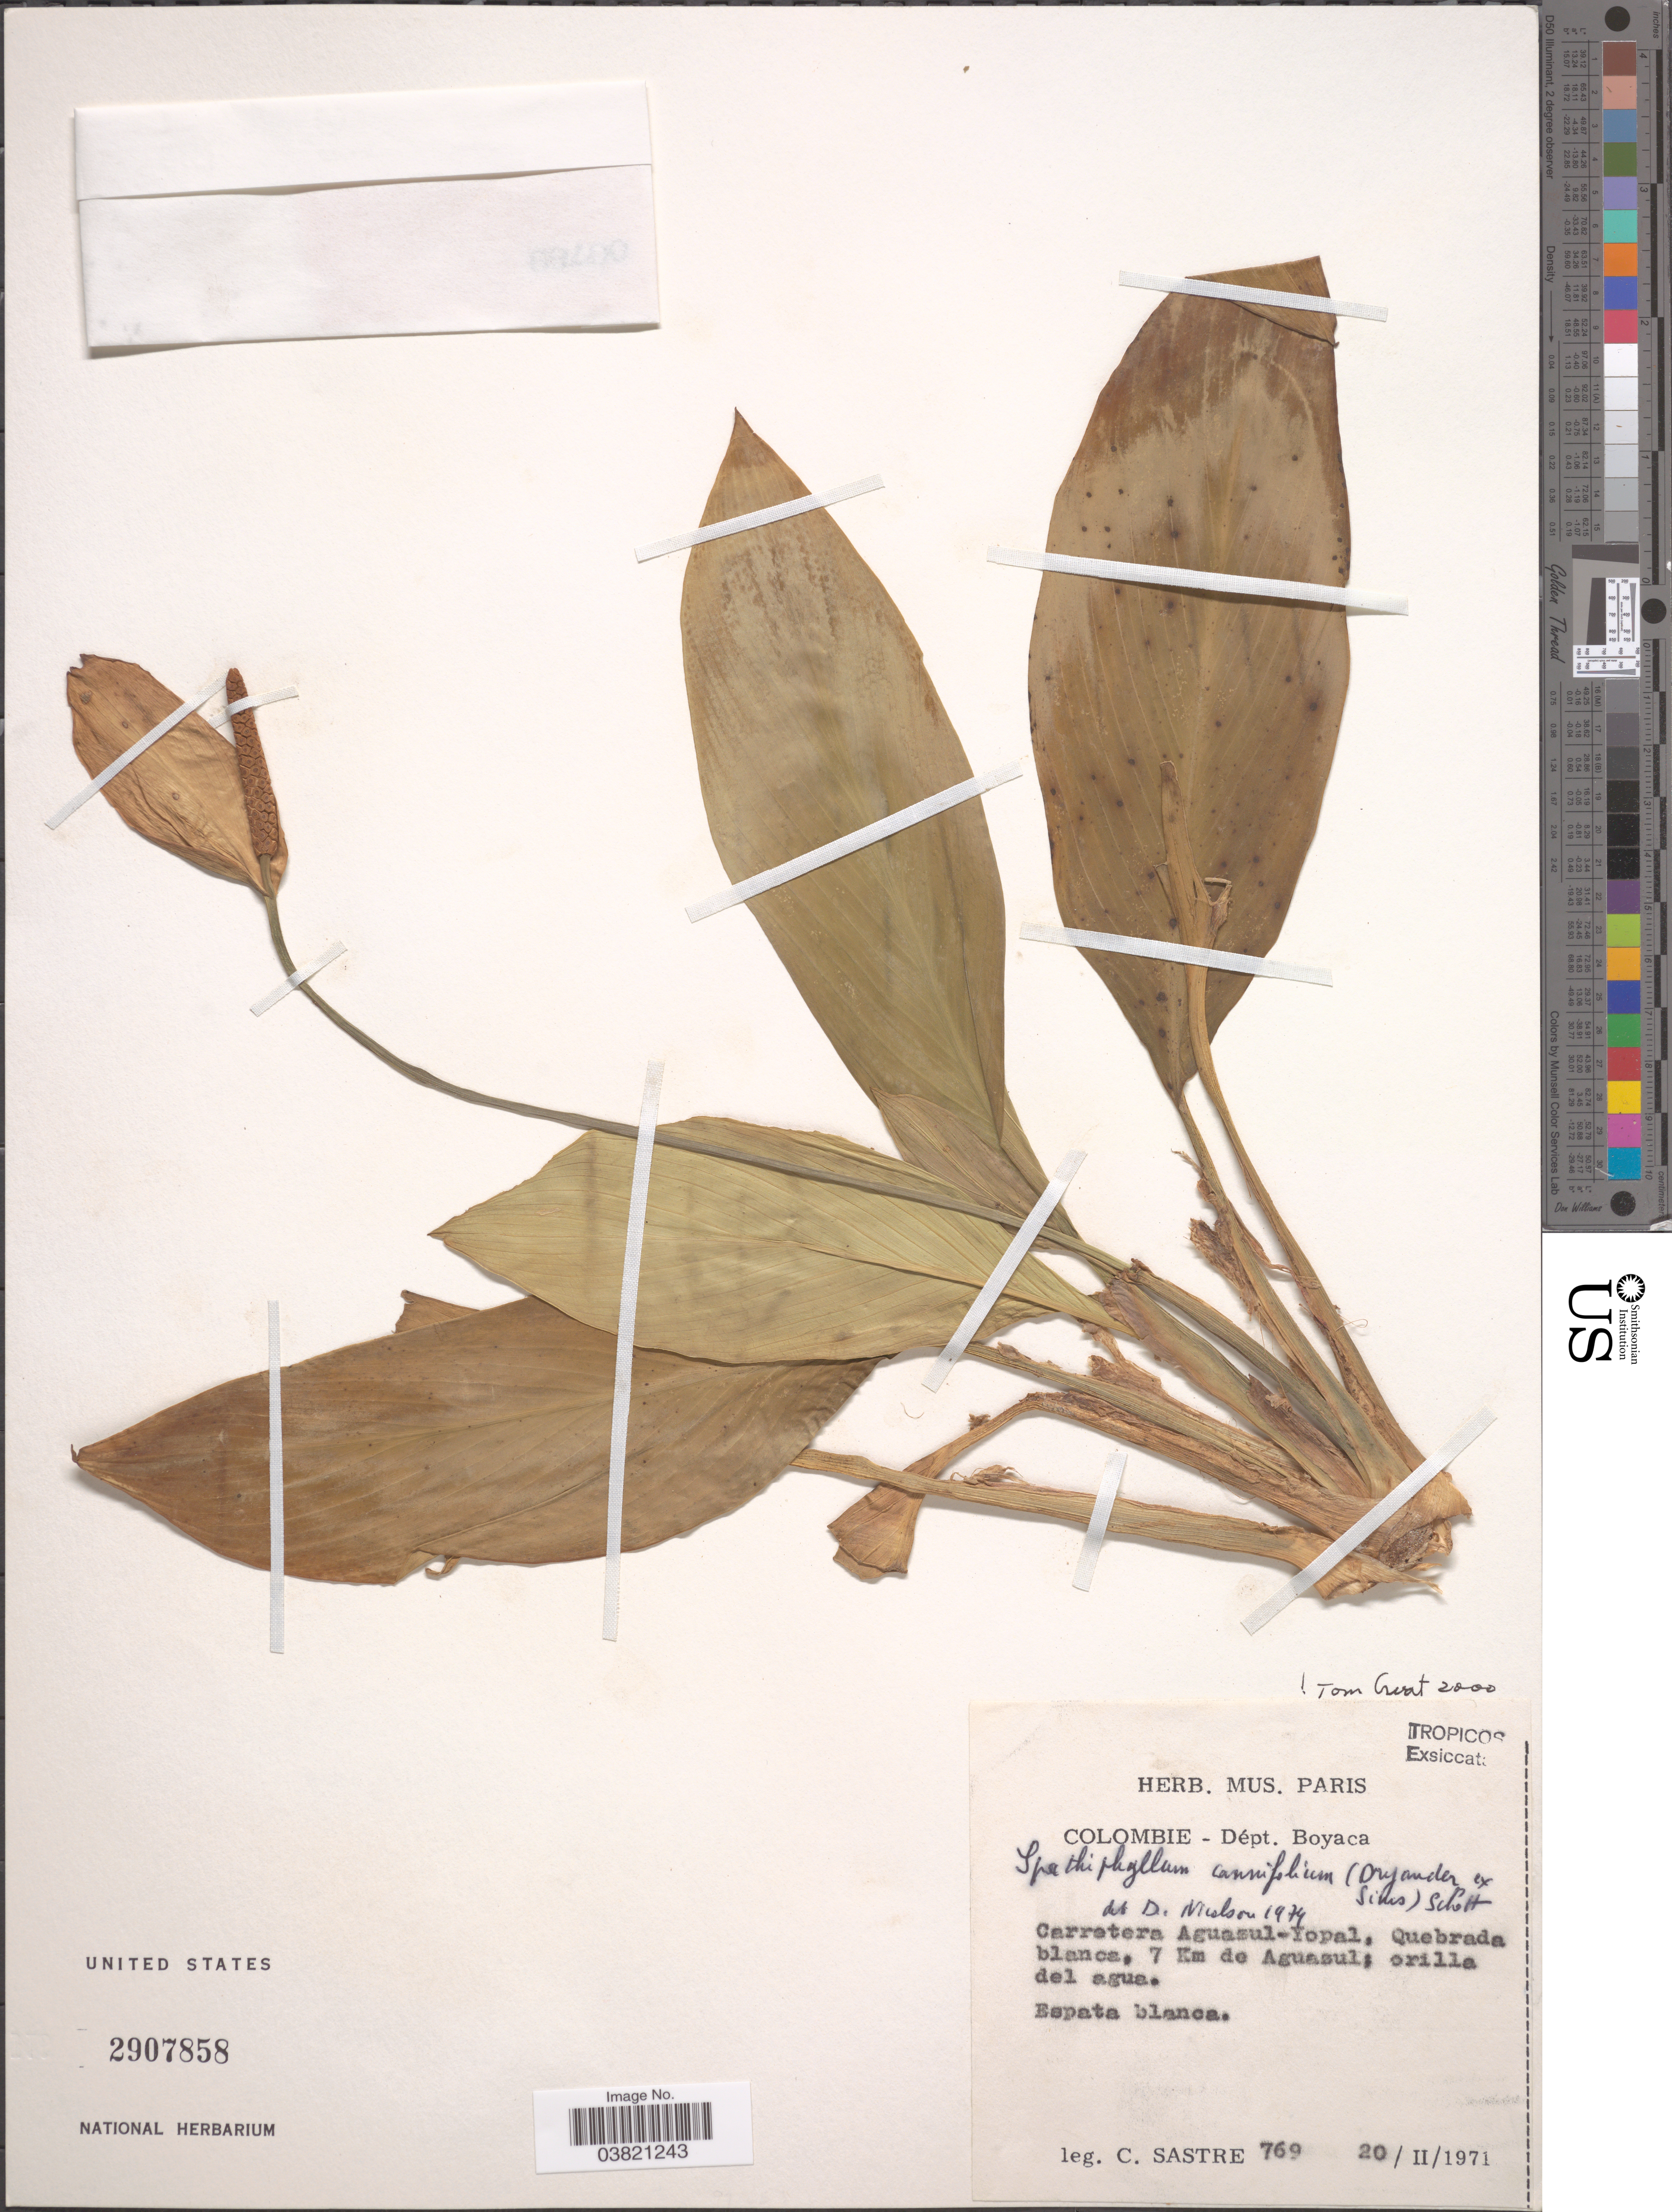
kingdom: Plantae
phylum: Tracheophyta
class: Liliopsida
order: Alismatales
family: Araceae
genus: Spathiphyllum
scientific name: Spathiphyllum cannifolium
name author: (Dryand. ex Sims) Schott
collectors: C. Sastre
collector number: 769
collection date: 1971-02-20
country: Colombia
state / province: Boyacá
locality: Dépt. Boyaca. Carretera Aguazul-Yopal, Quebrada blanca, 7 Km de Aguazul; orilla del agua.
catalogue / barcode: US 2907858